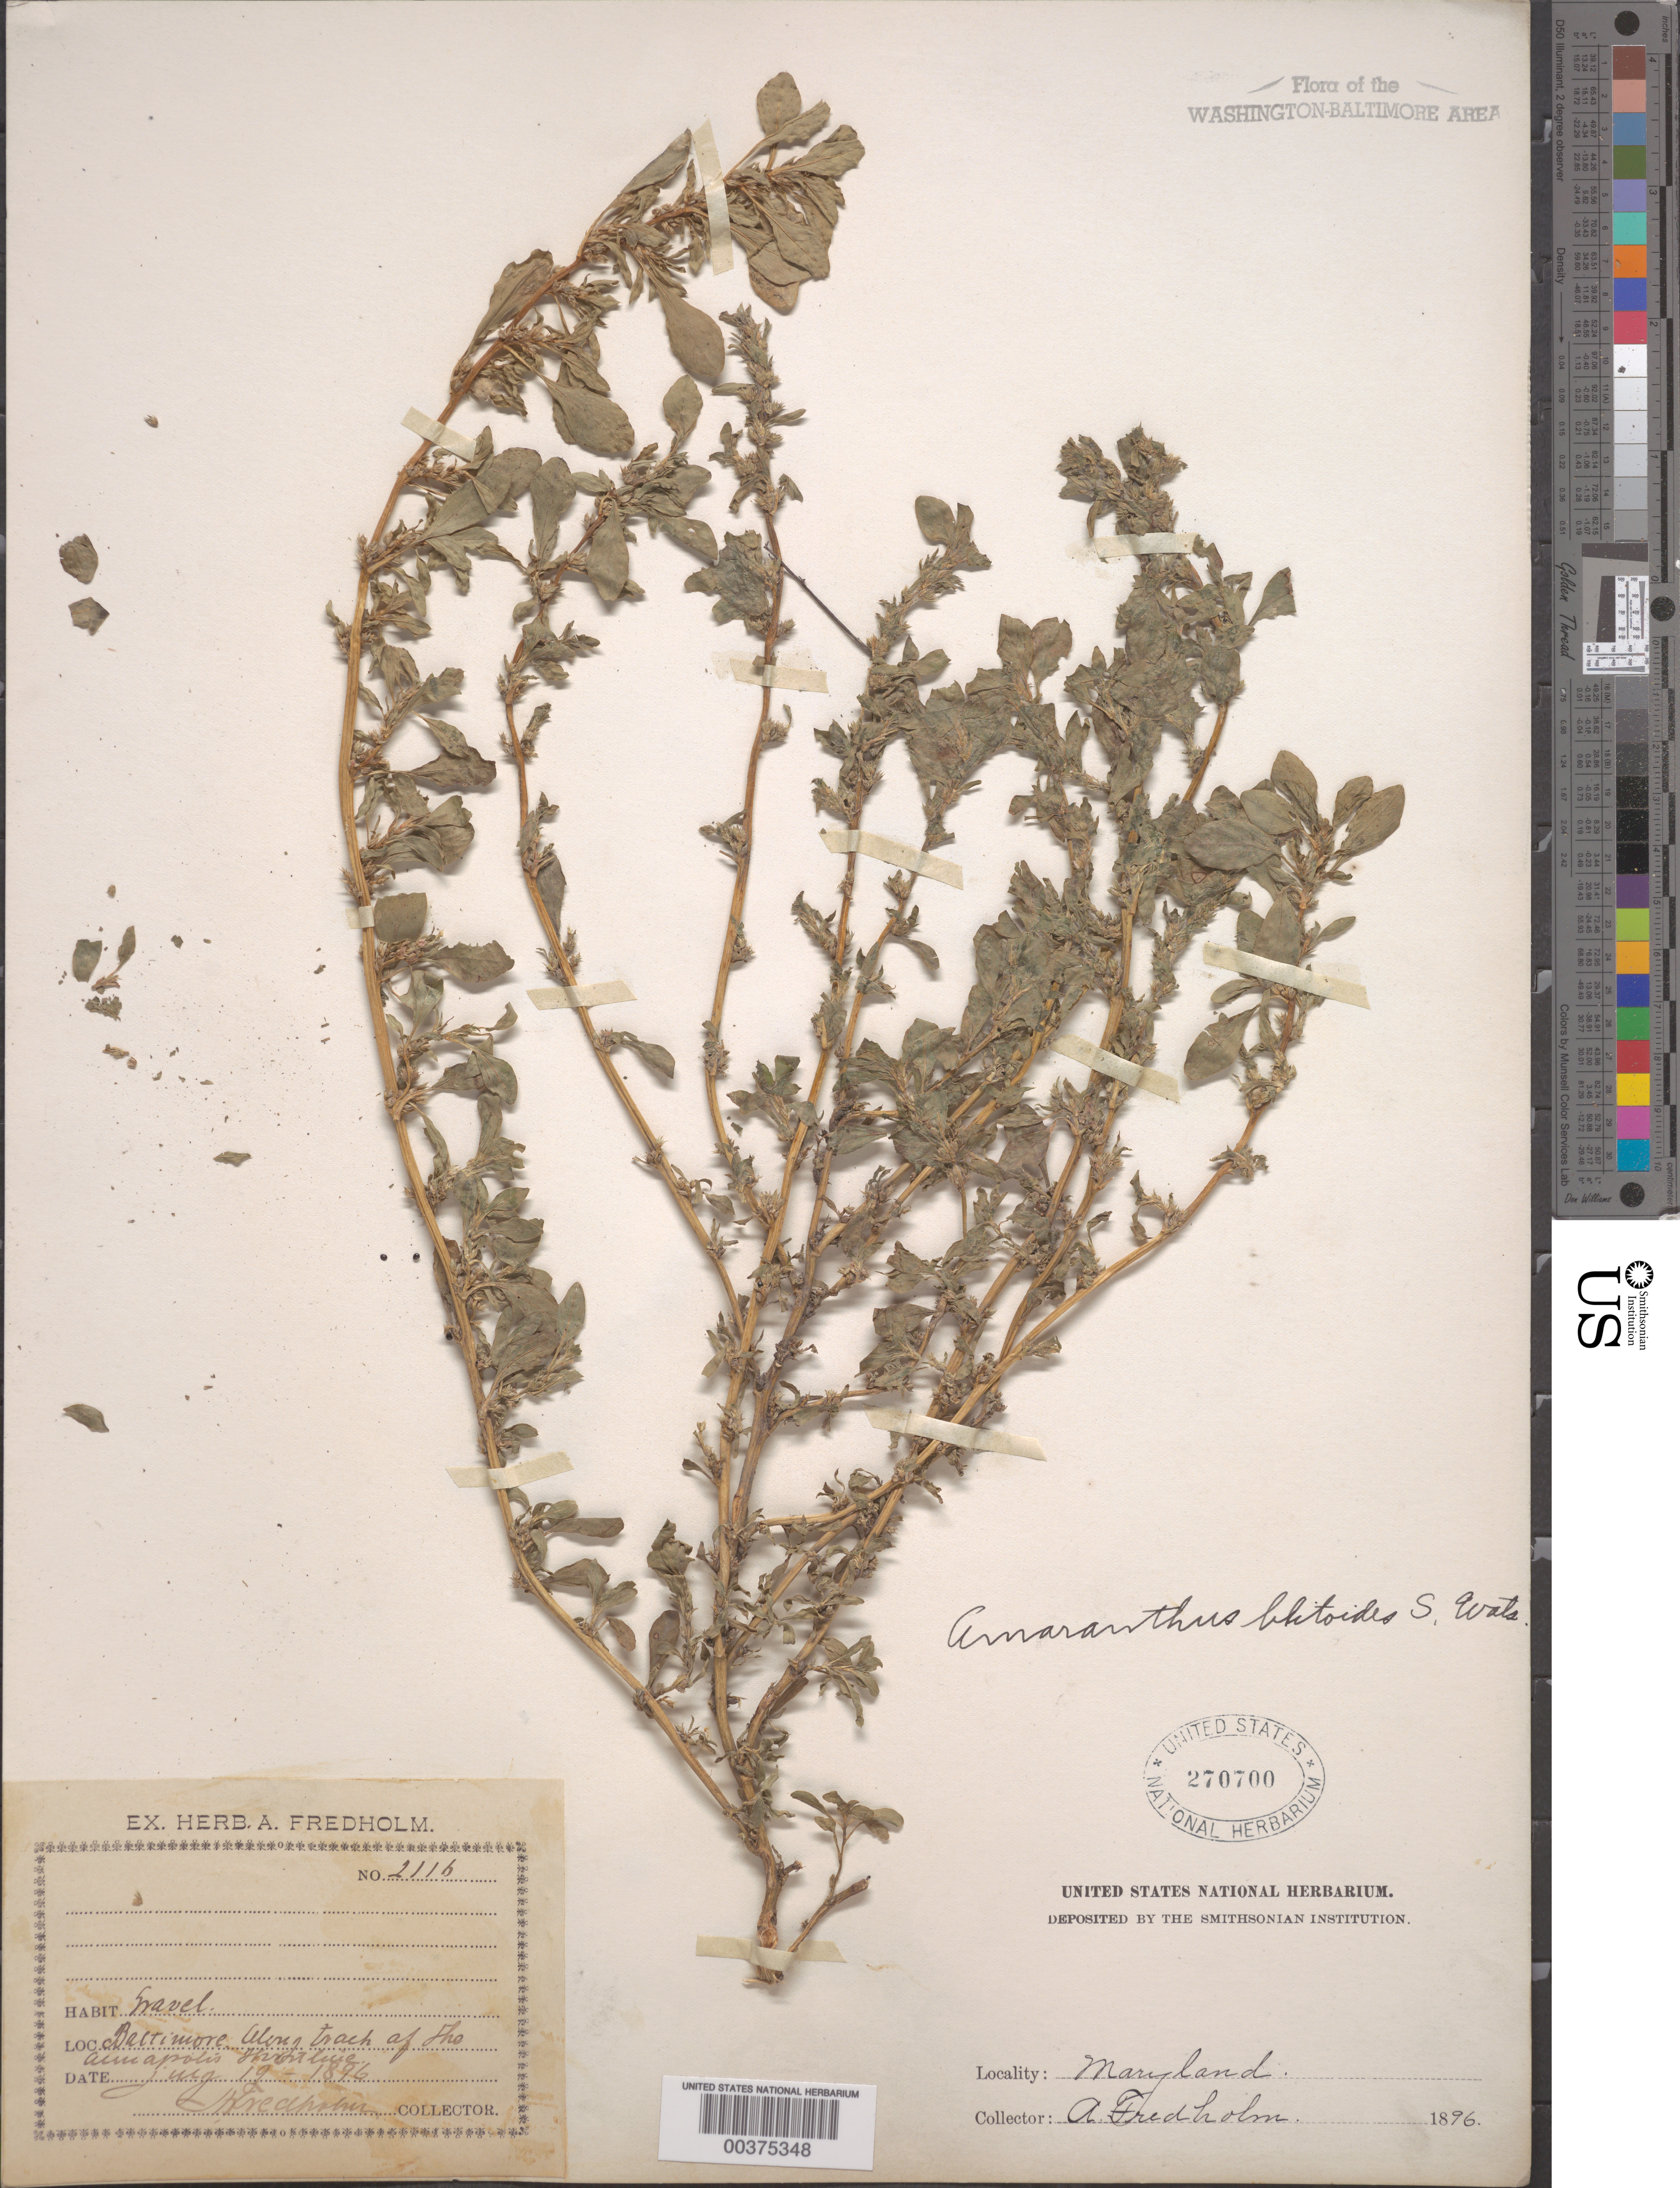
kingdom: Plantae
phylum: Tracheophyta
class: Magnoliopsida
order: Caryophyllales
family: Amaranthaceae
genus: Amaranthus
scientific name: Amaranthus blitoides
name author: S. Watson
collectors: A. J. Fredholm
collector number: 2116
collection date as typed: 19 Jul 1896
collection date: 1896-07-19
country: United States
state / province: Maryland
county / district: City of Baltimore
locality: Baltimore, along Track of the Annapolis Short Line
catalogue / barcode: US 270700